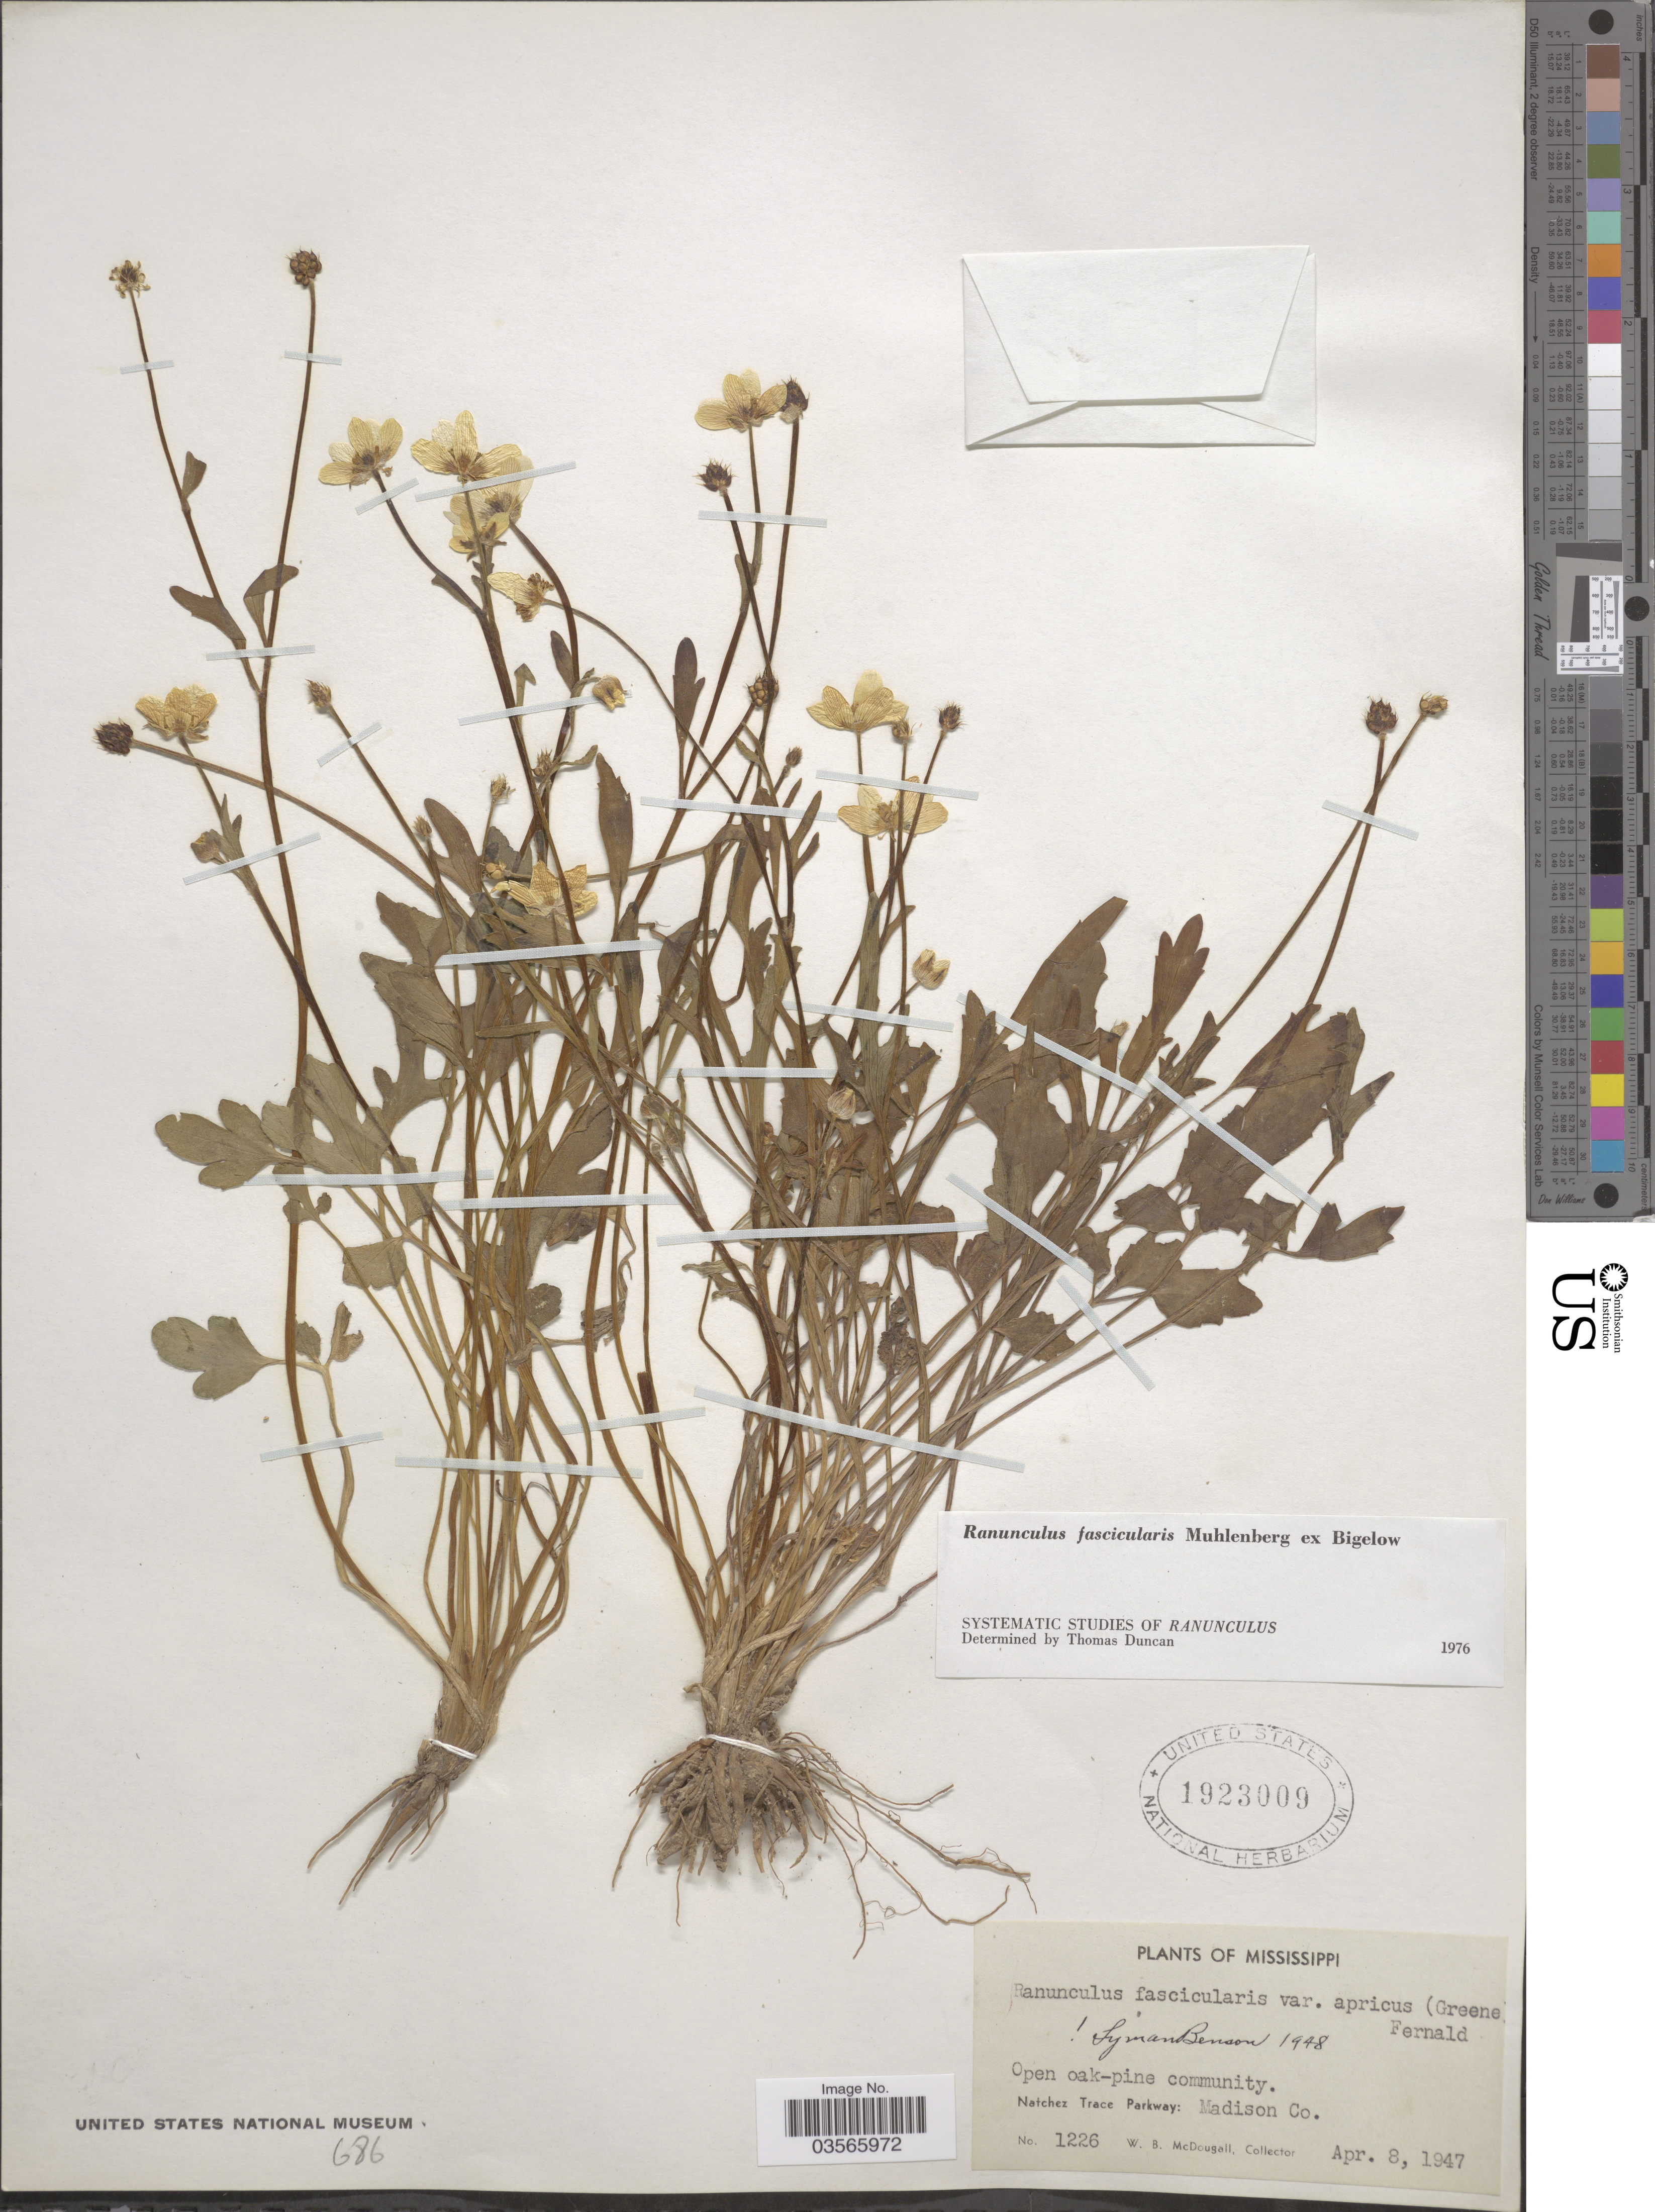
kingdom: Plantae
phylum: Tracheophyta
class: Magnoliopsida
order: Ranunculales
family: Ranunculaceae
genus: Ranunculus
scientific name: Ranunculus fascicularis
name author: Muhl. ex Bigelow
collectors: W. B. McDougall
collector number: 1226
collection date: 1947-04-08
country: United States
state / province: Mississippi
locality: Natchez Trace Parkway: Madison Co.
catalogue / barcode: US 1923009